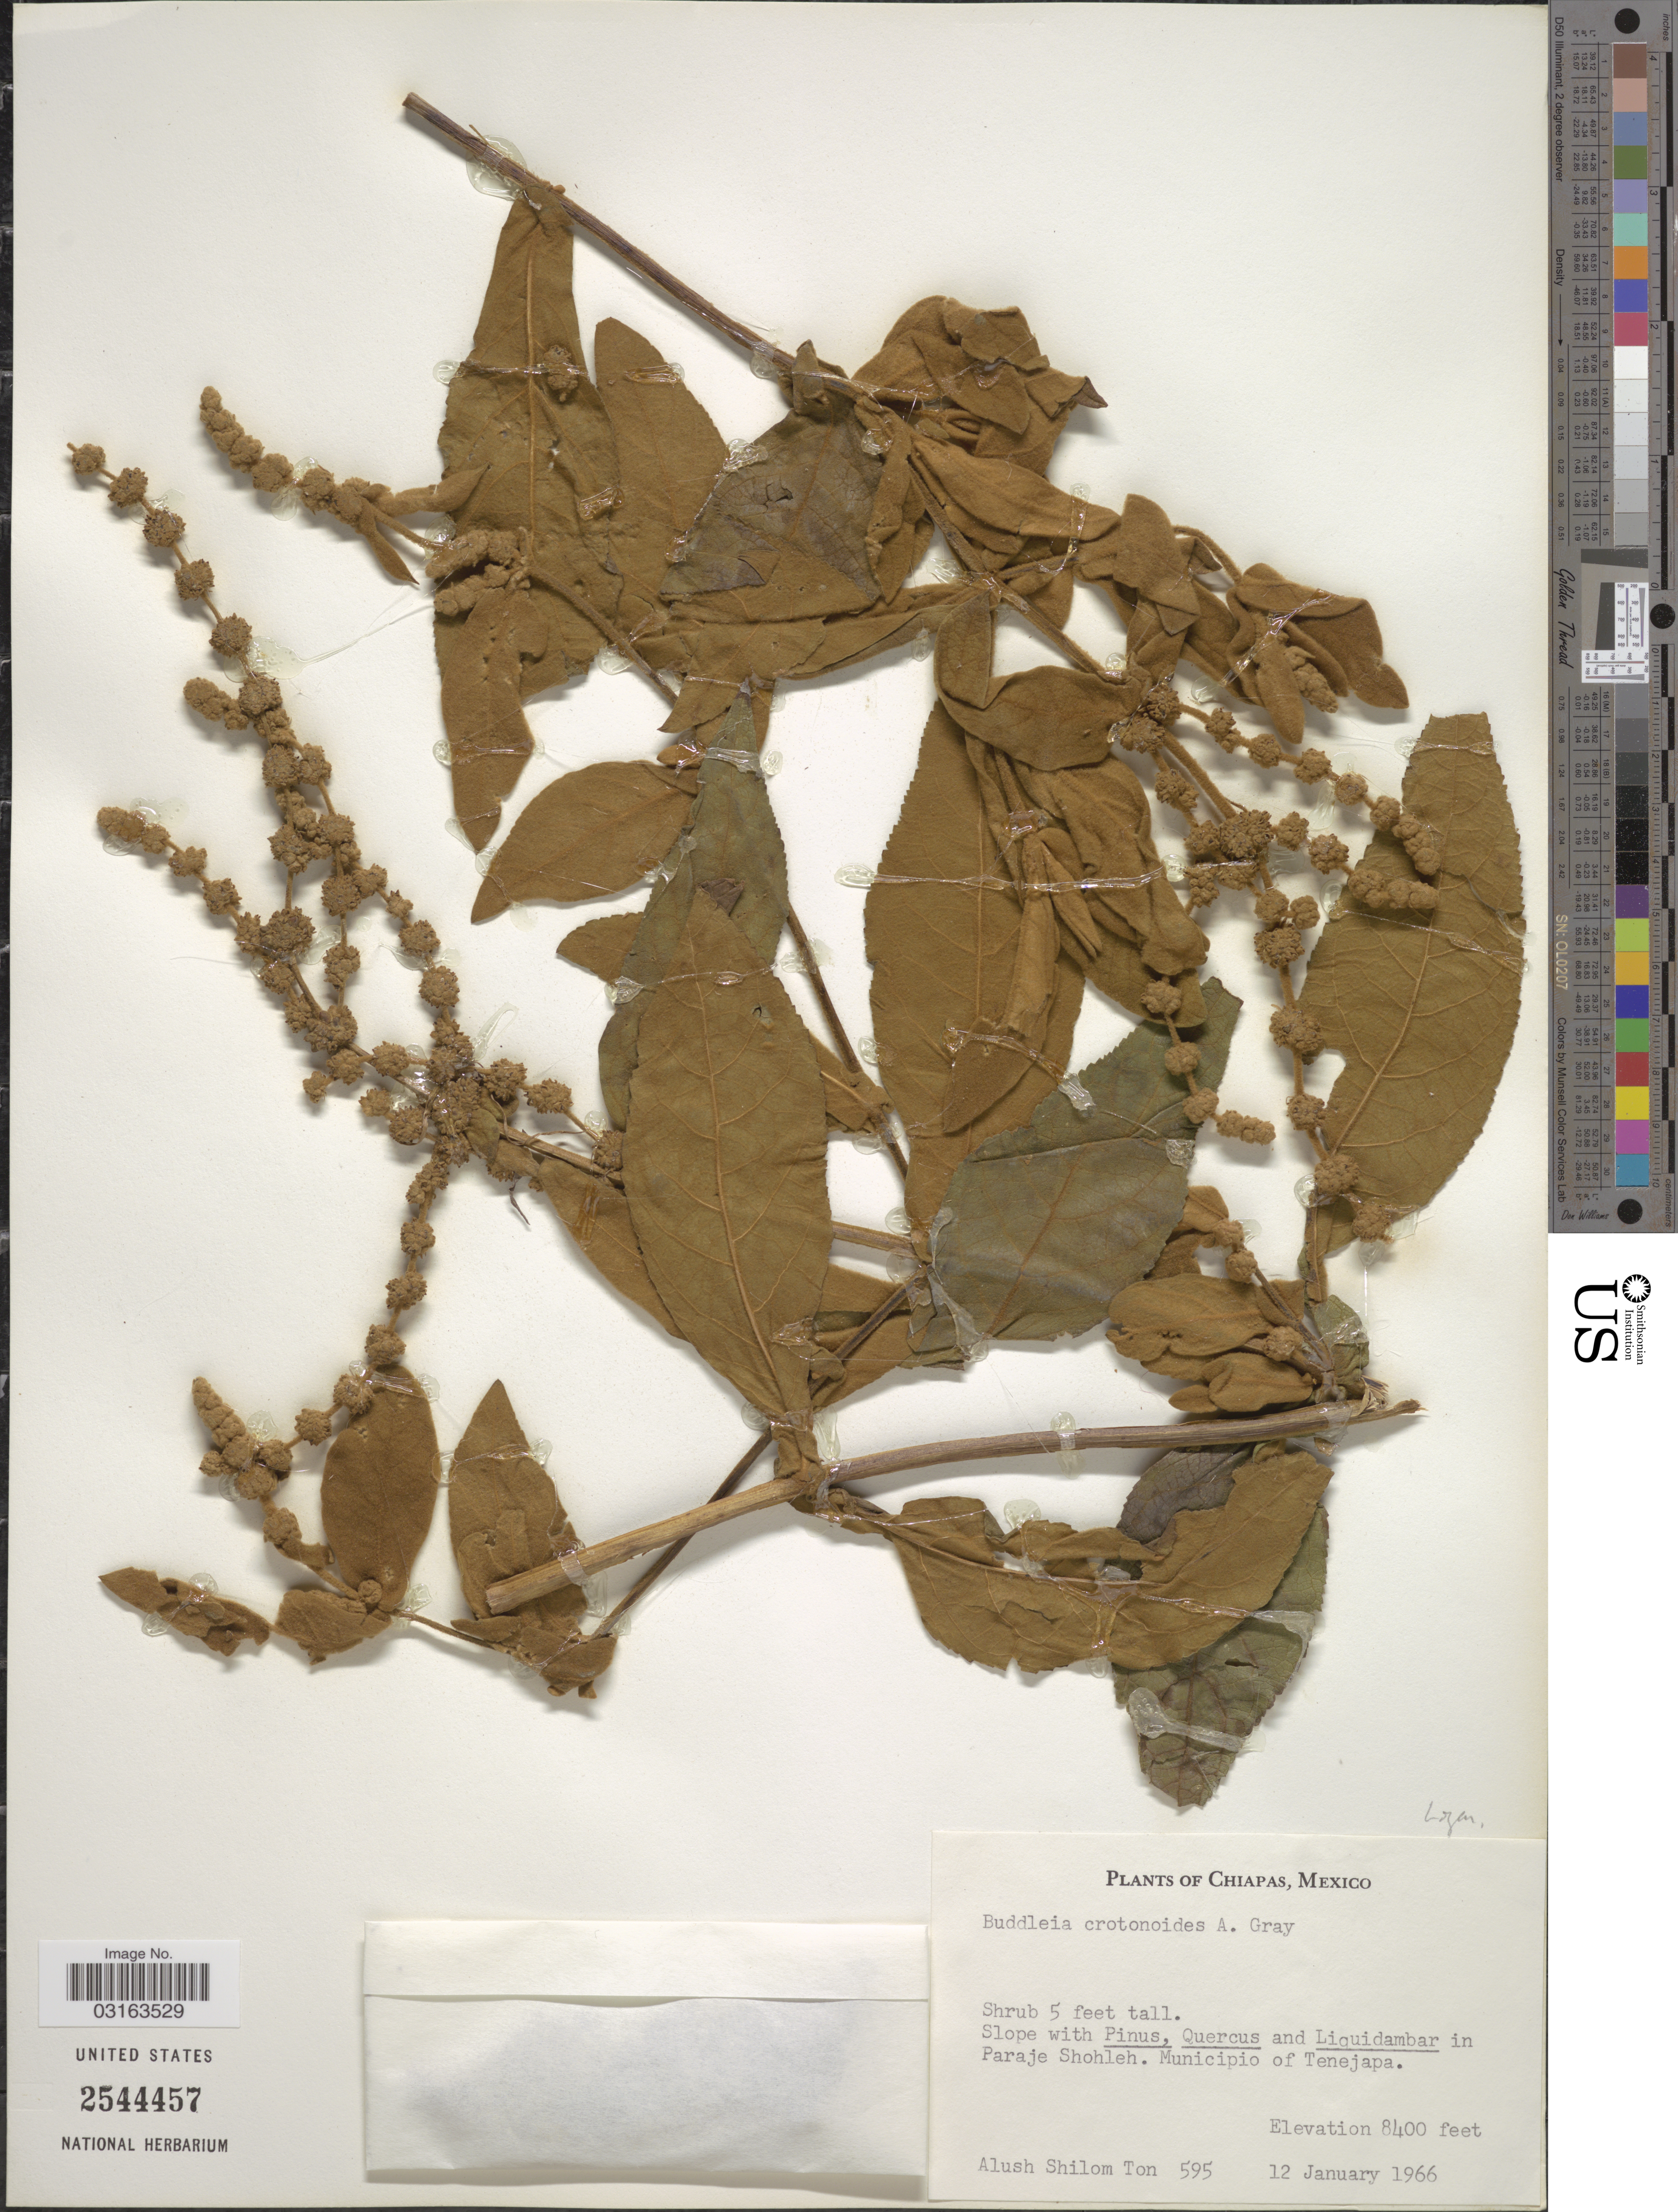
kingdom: Plantae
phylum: Tracheophyta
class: Magnoliopsida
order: Lamiales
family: Scrophulariaceae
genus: Buddleja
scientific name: Buddleja crotonoides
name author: A. Gray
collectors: A. M. Ton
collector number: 595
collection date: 1966-01-12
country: Mexico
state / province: Chiapas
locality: Paraje Shohleh. Municipio of Tenejapa.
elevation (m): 2560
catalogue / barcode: US 2544457